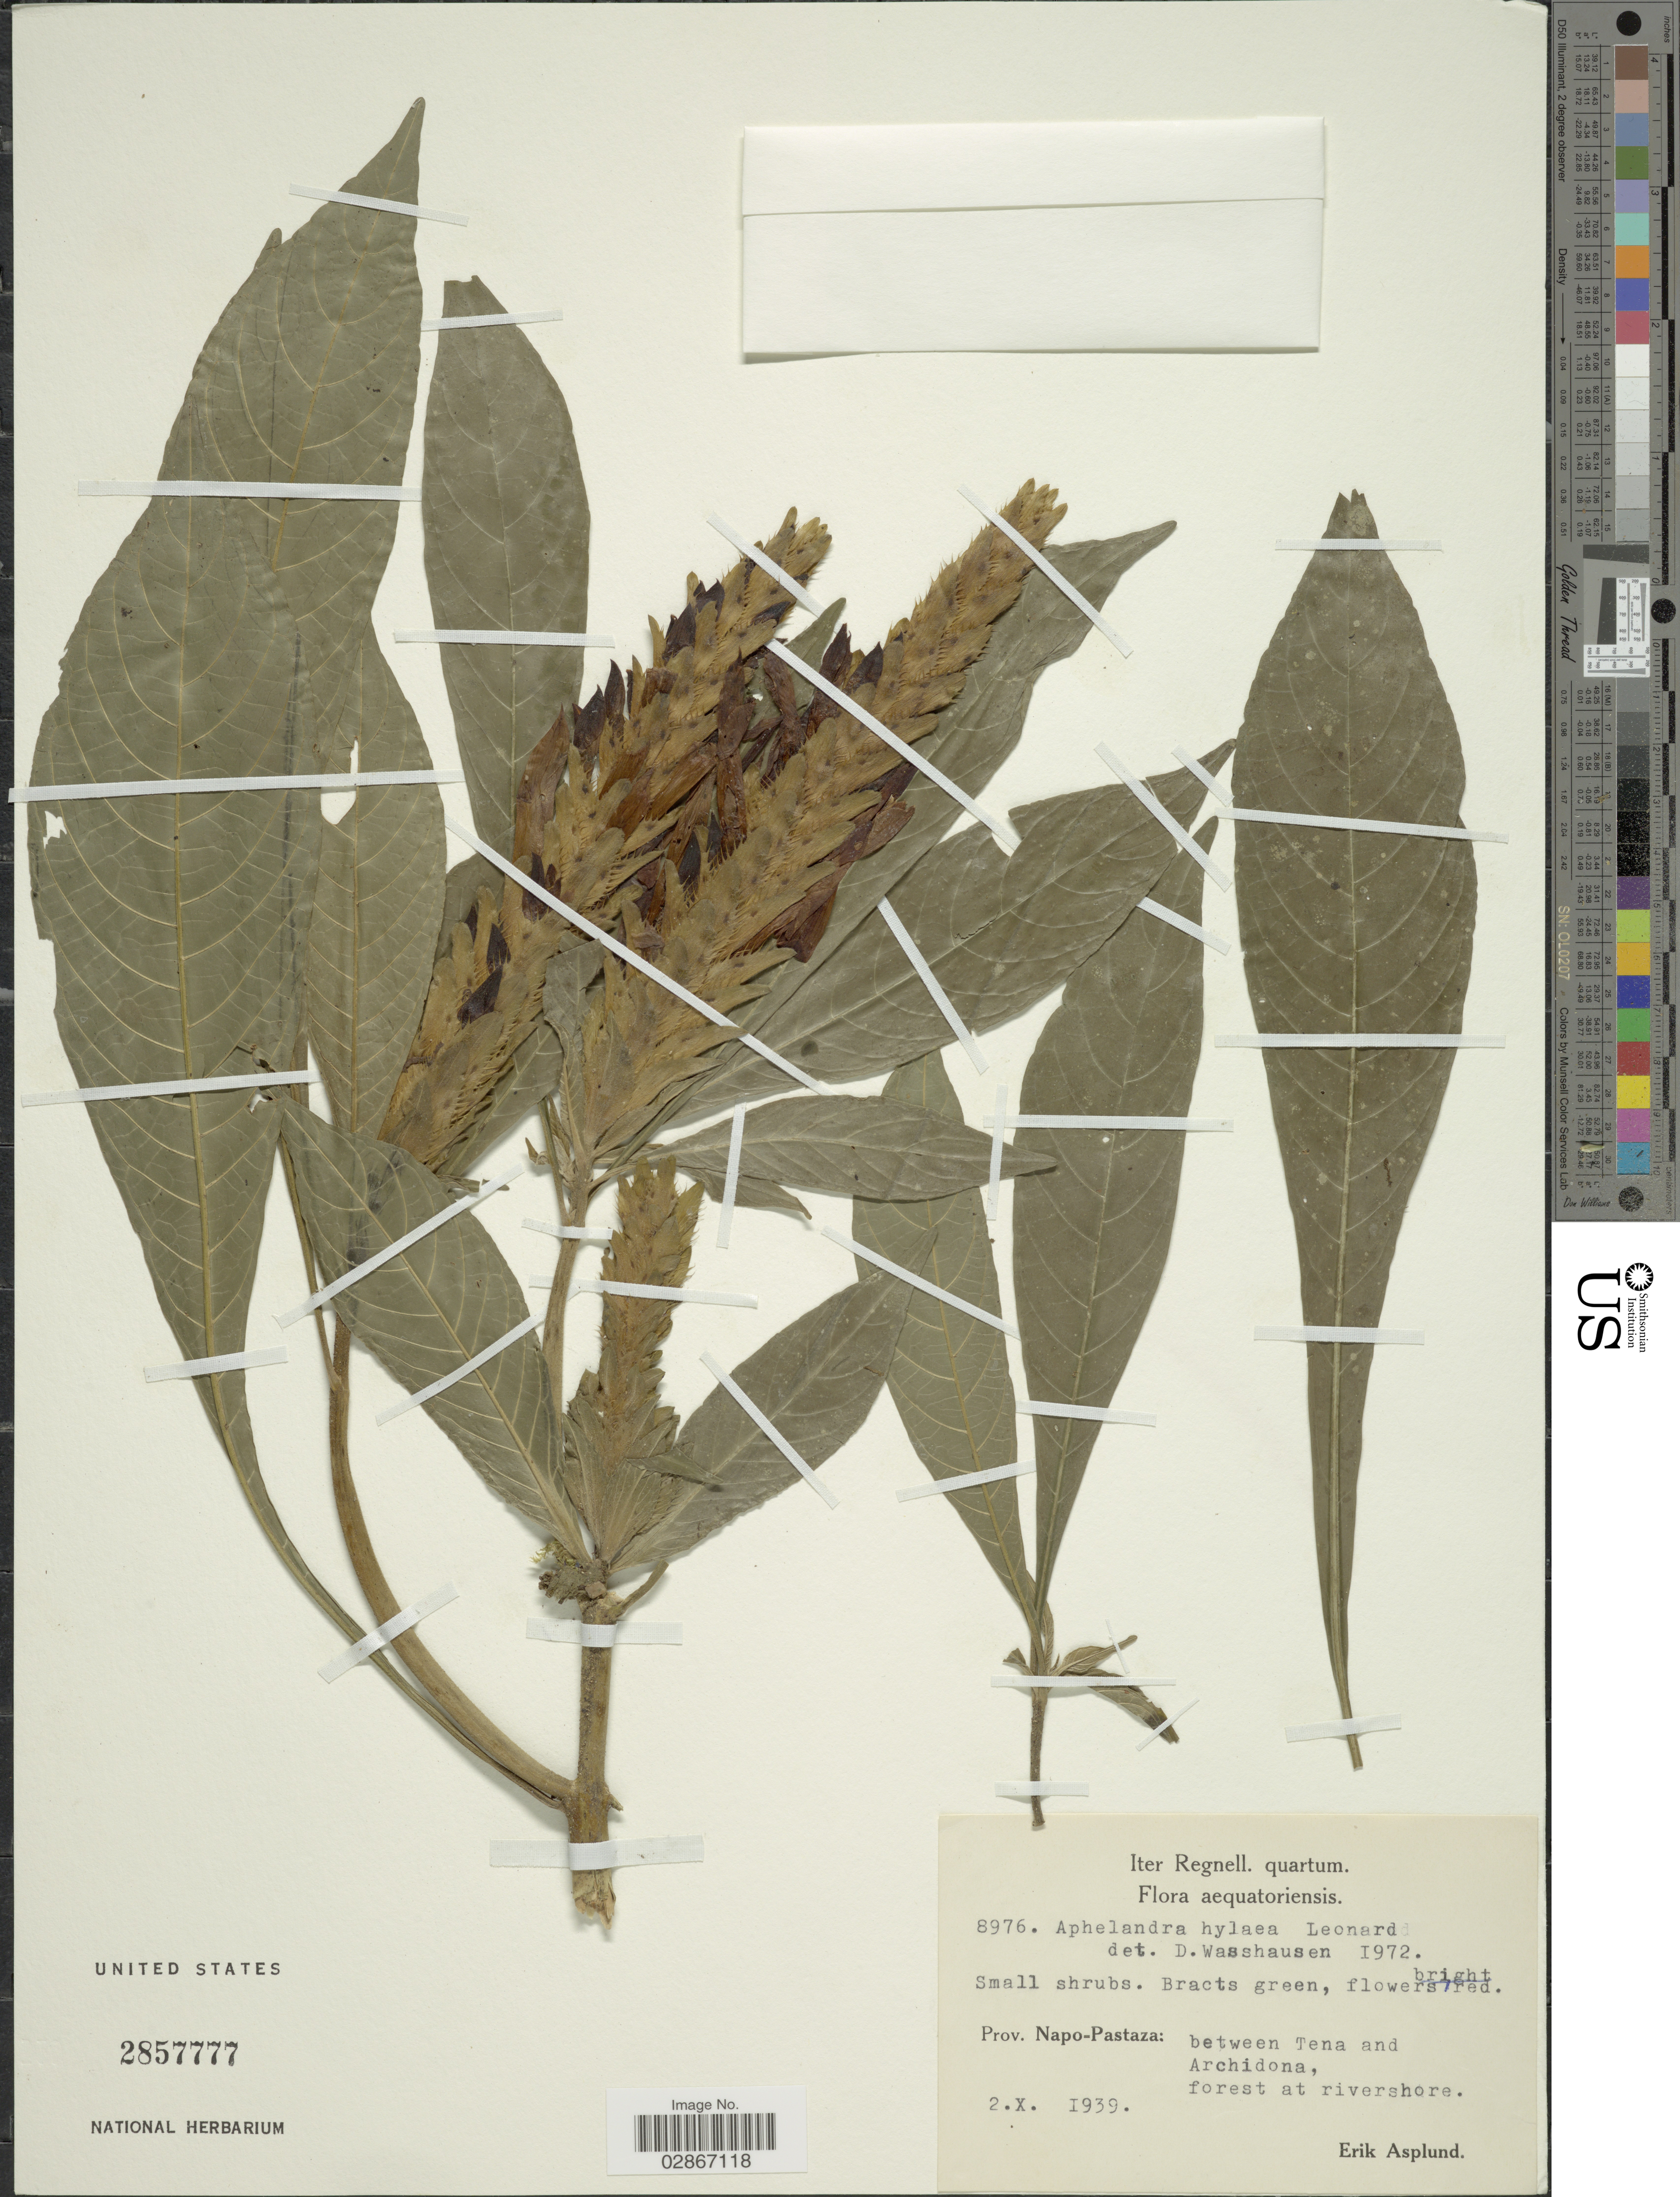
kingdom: Plantae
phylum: Tracheophyta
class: Magnoliopsida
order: Lamiales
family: Acanthaceae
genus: Aphelandra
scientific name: Aphelandra hylaea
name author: Leonard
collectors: E. Asplund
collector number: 8976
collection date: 1939-10-02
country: Ecuador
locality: Aequatoriensis. Prov. Napo-Pastaza: between Tena and Archidona.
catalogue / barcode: US 2857777